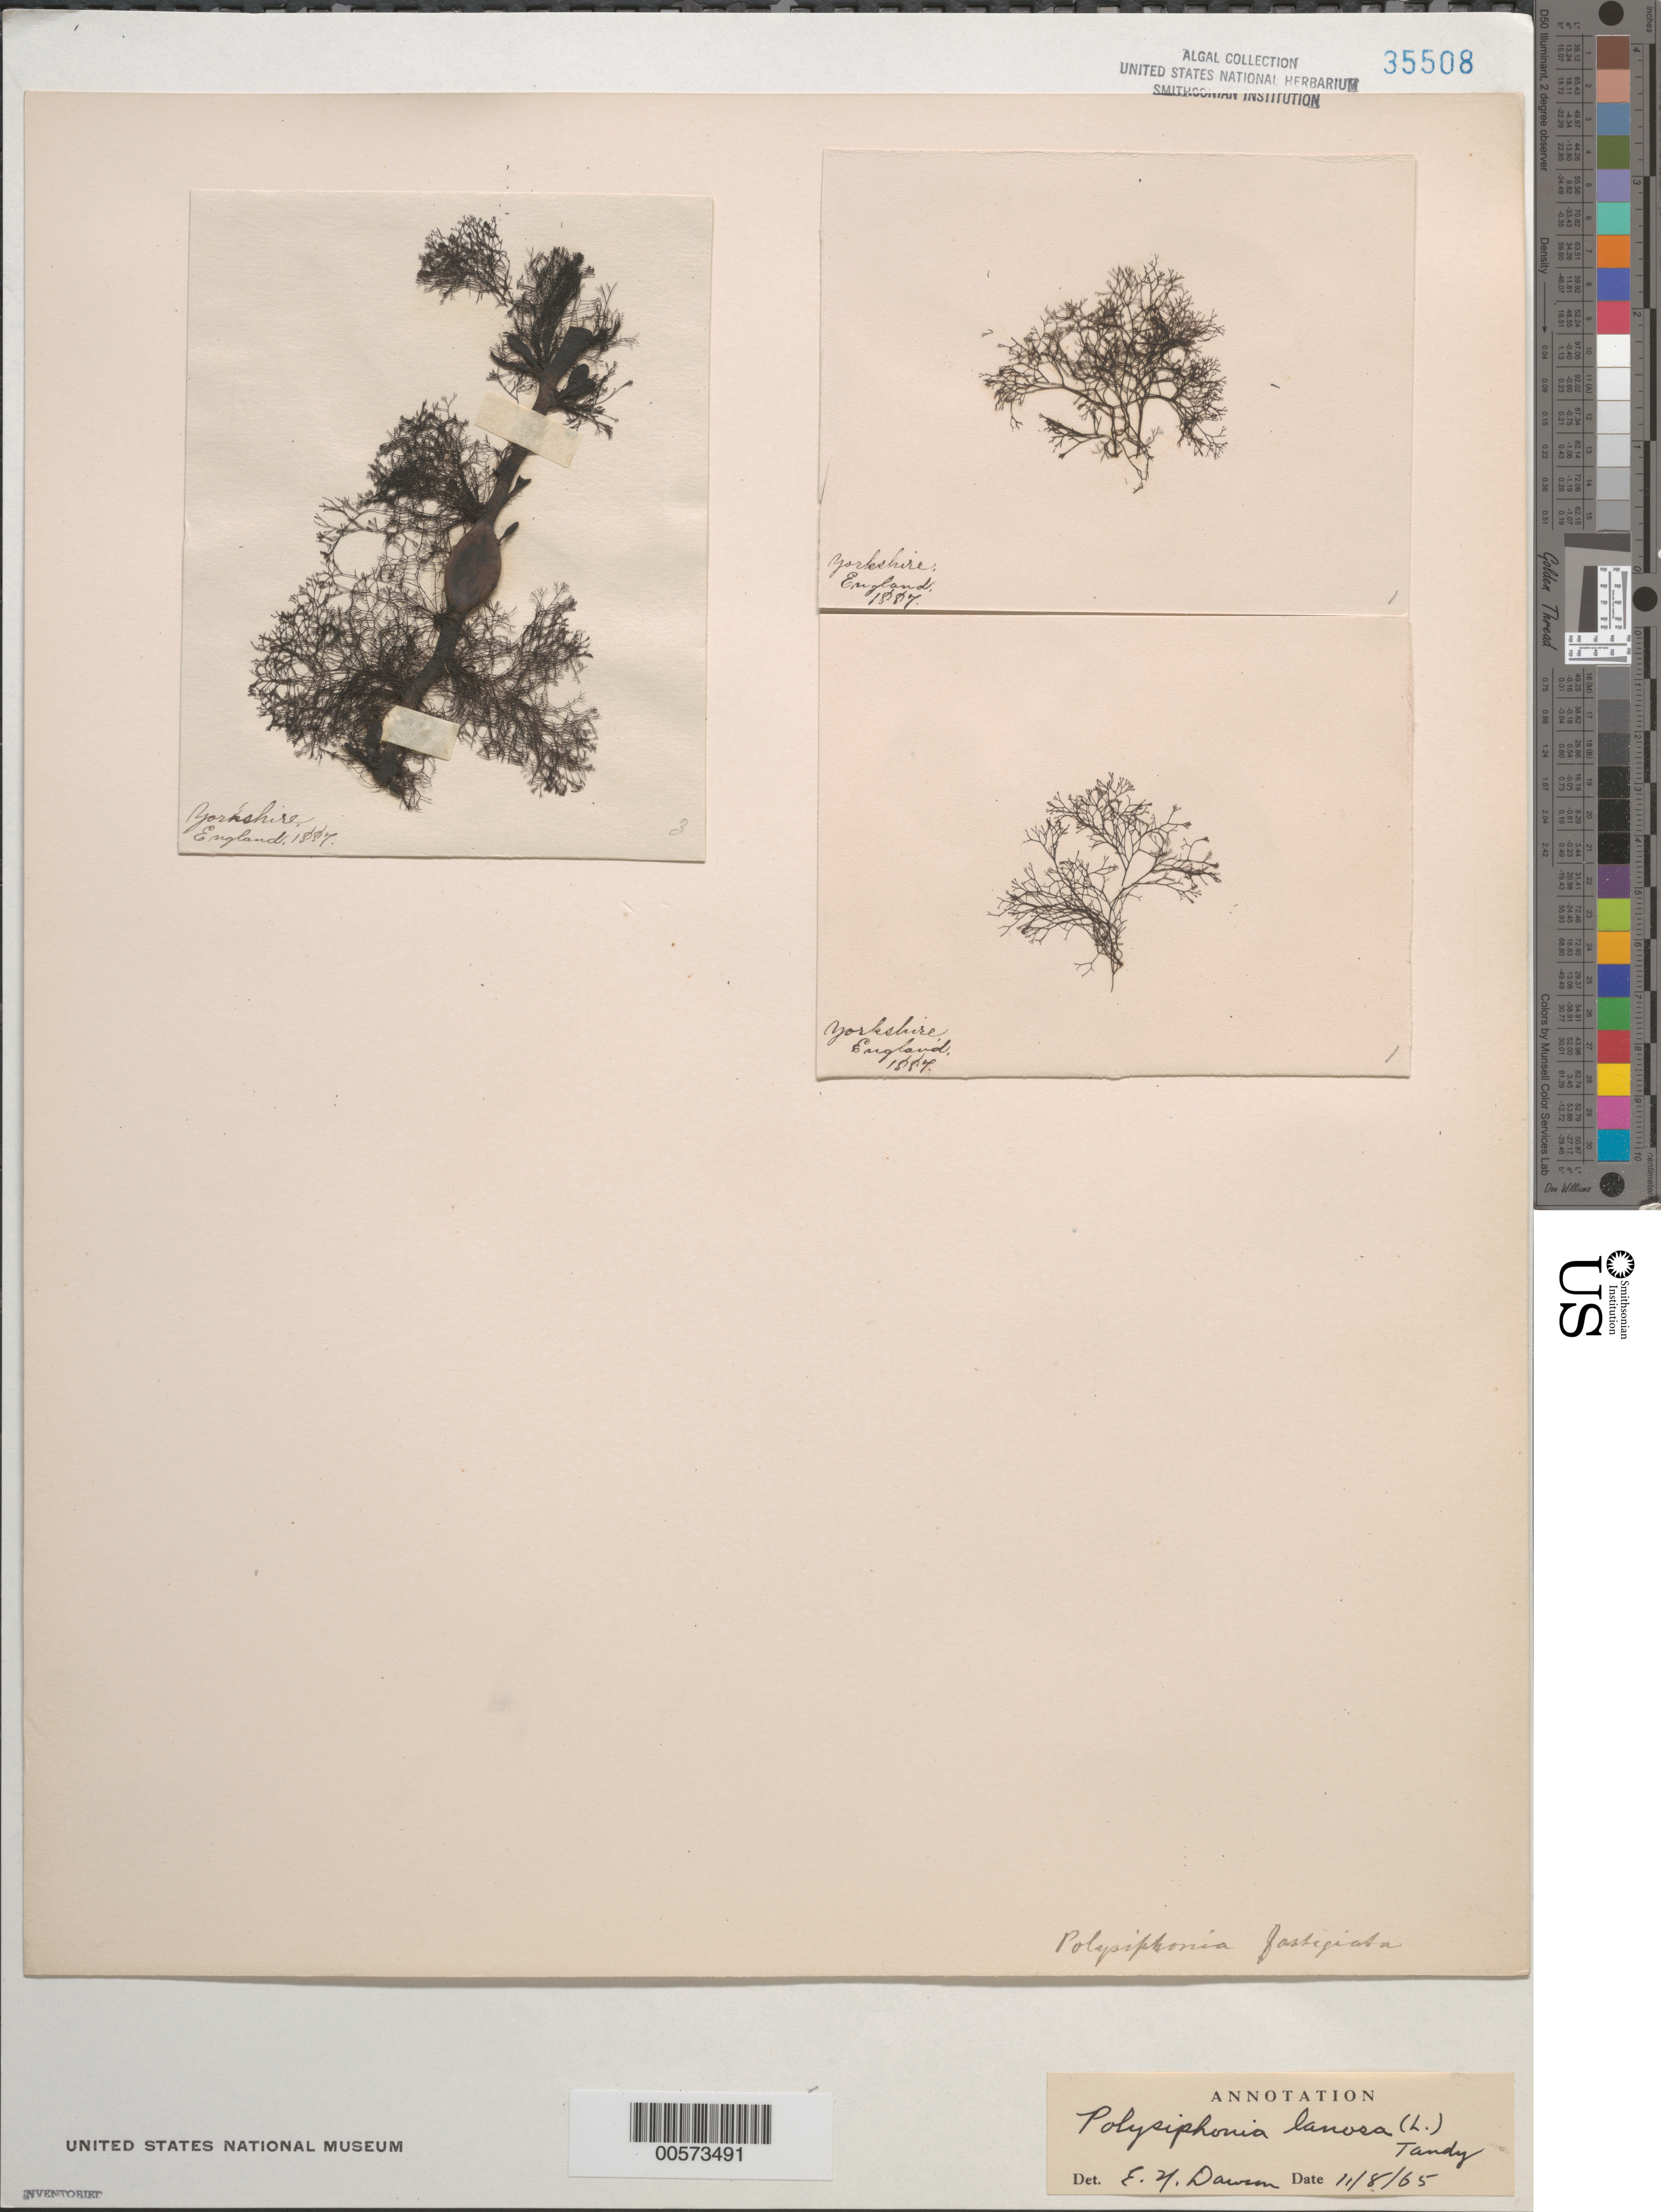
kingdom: Plantae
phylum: Rhodophyta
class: Florideophyceae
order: Ceramiales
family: Rhodomelaceae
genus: Vertebrata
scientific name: Vertebrata lanosa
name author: (L.) T.A. Chr.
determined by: Algae name updating Project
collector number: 1 & 3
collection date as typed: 1887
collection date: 1887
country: United Kingdom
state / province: England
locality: Yorkshire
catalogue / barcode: US 35508